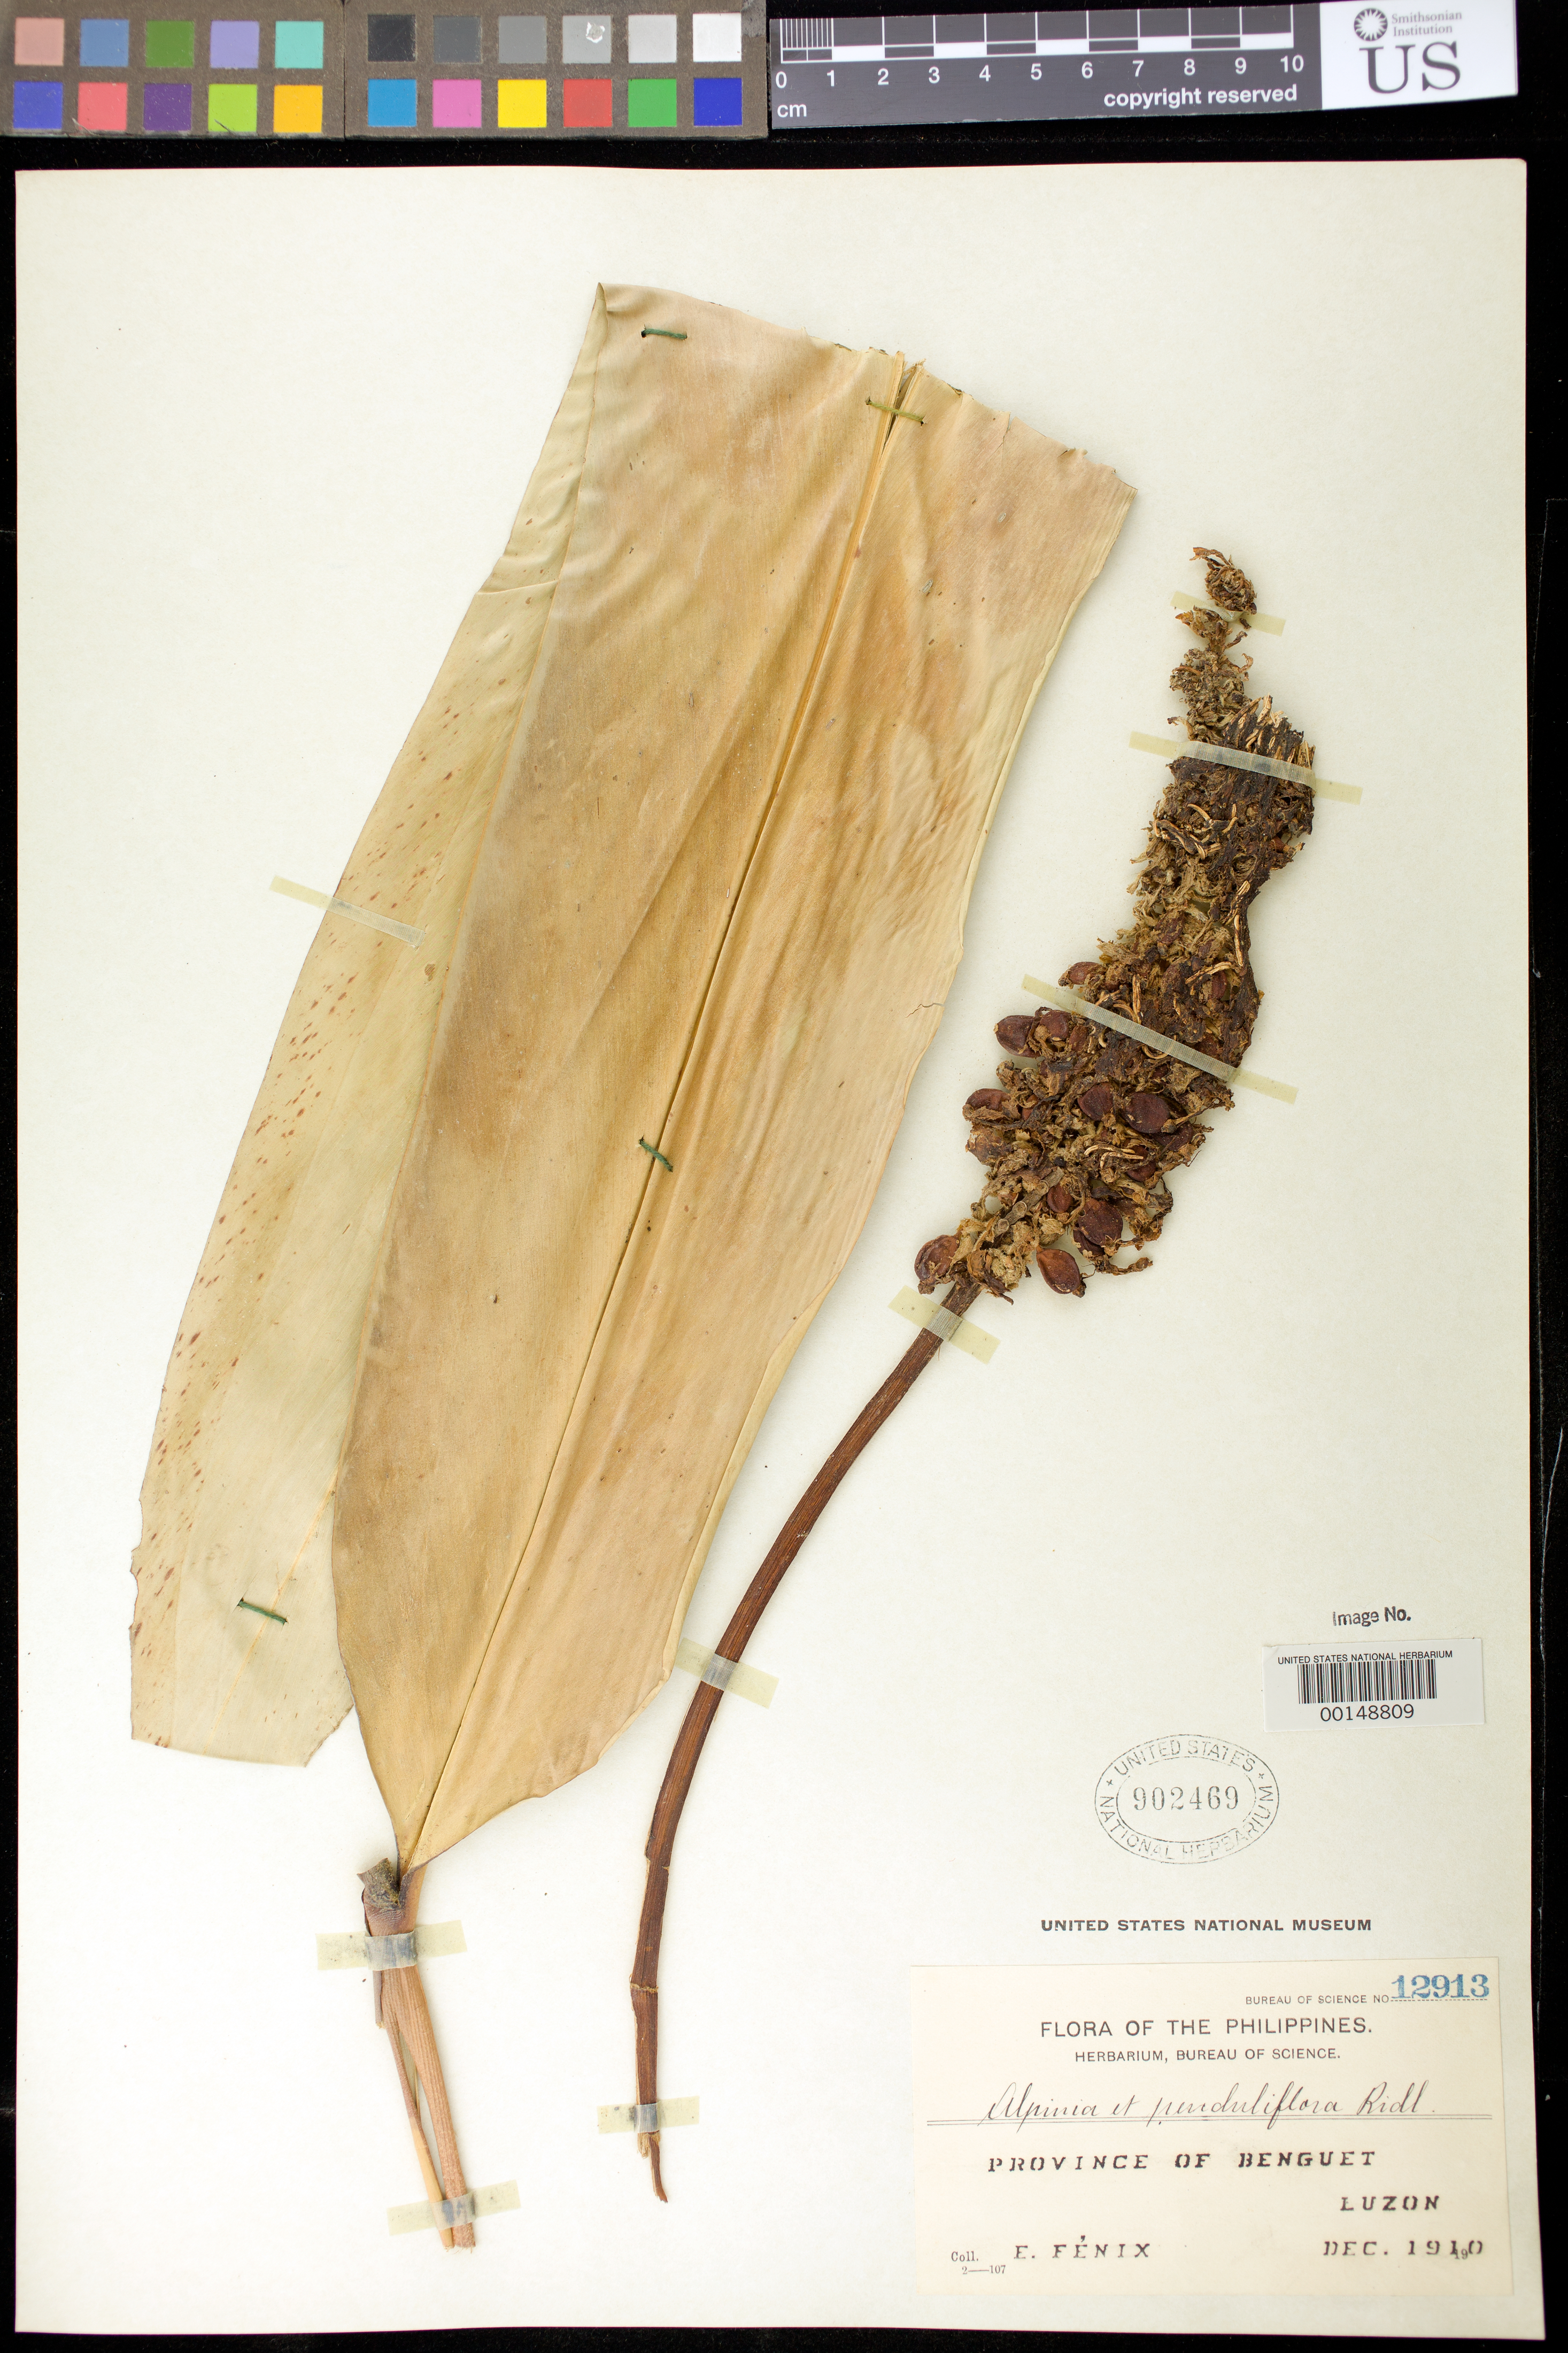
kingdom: Plantae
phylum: Tracheophyta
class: Liliopsida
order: Zingiberales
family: Zingiberaceae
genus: Vanoverberghia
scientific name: Vanoverberghia sepulchrei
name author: Merr.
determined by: Docot, Rudolph Valentino A.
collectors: E. Fenix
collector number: Bur. Sci. 12913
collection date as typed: Dec 1910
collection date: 1910-12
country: Philippines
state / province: Cordillera (Administrative Region)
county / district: Benguet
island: Luzon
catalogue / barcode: US 902469